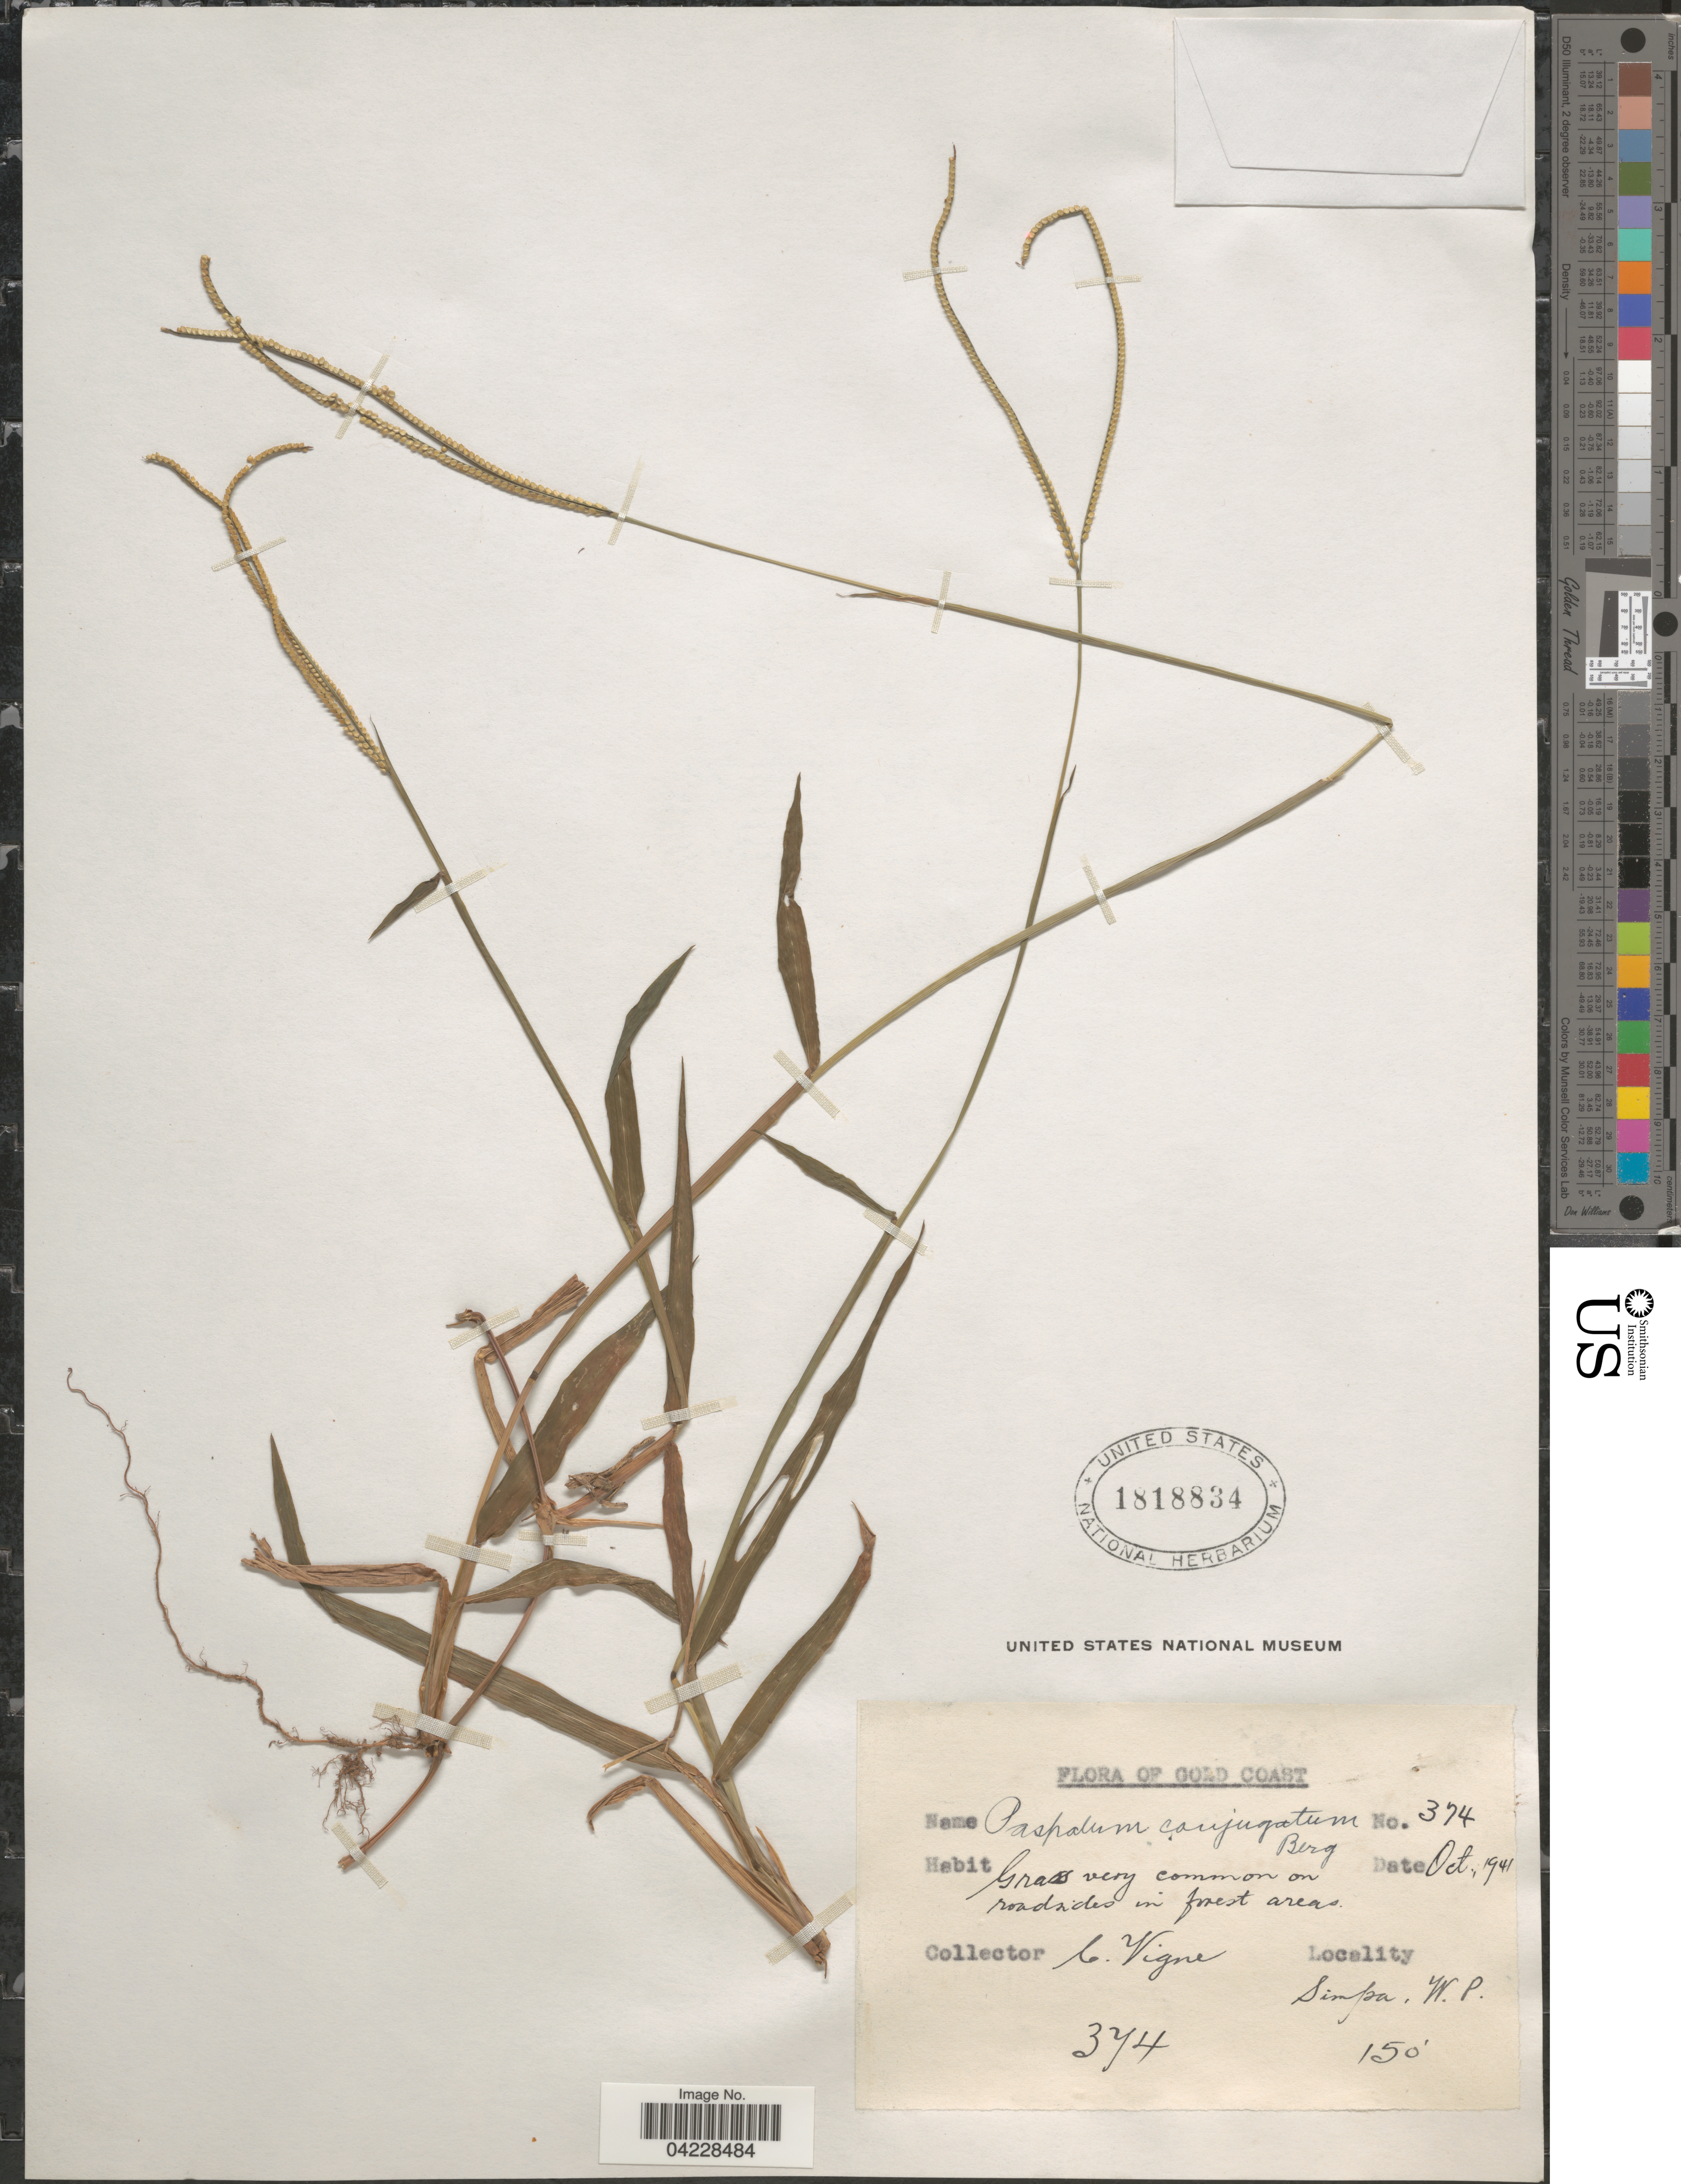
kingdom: Plantae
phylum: Tracheophyta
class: Liliopsida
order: Poales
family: Poaceae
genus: Paspalum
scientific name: Paspalum conjugatum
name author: P.J. Bergius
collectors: C. Vigne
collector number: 374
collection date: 1941-10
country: Ghana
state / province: Western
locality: Gold Coast. Simpa, W.P.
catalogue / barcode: US 1818834